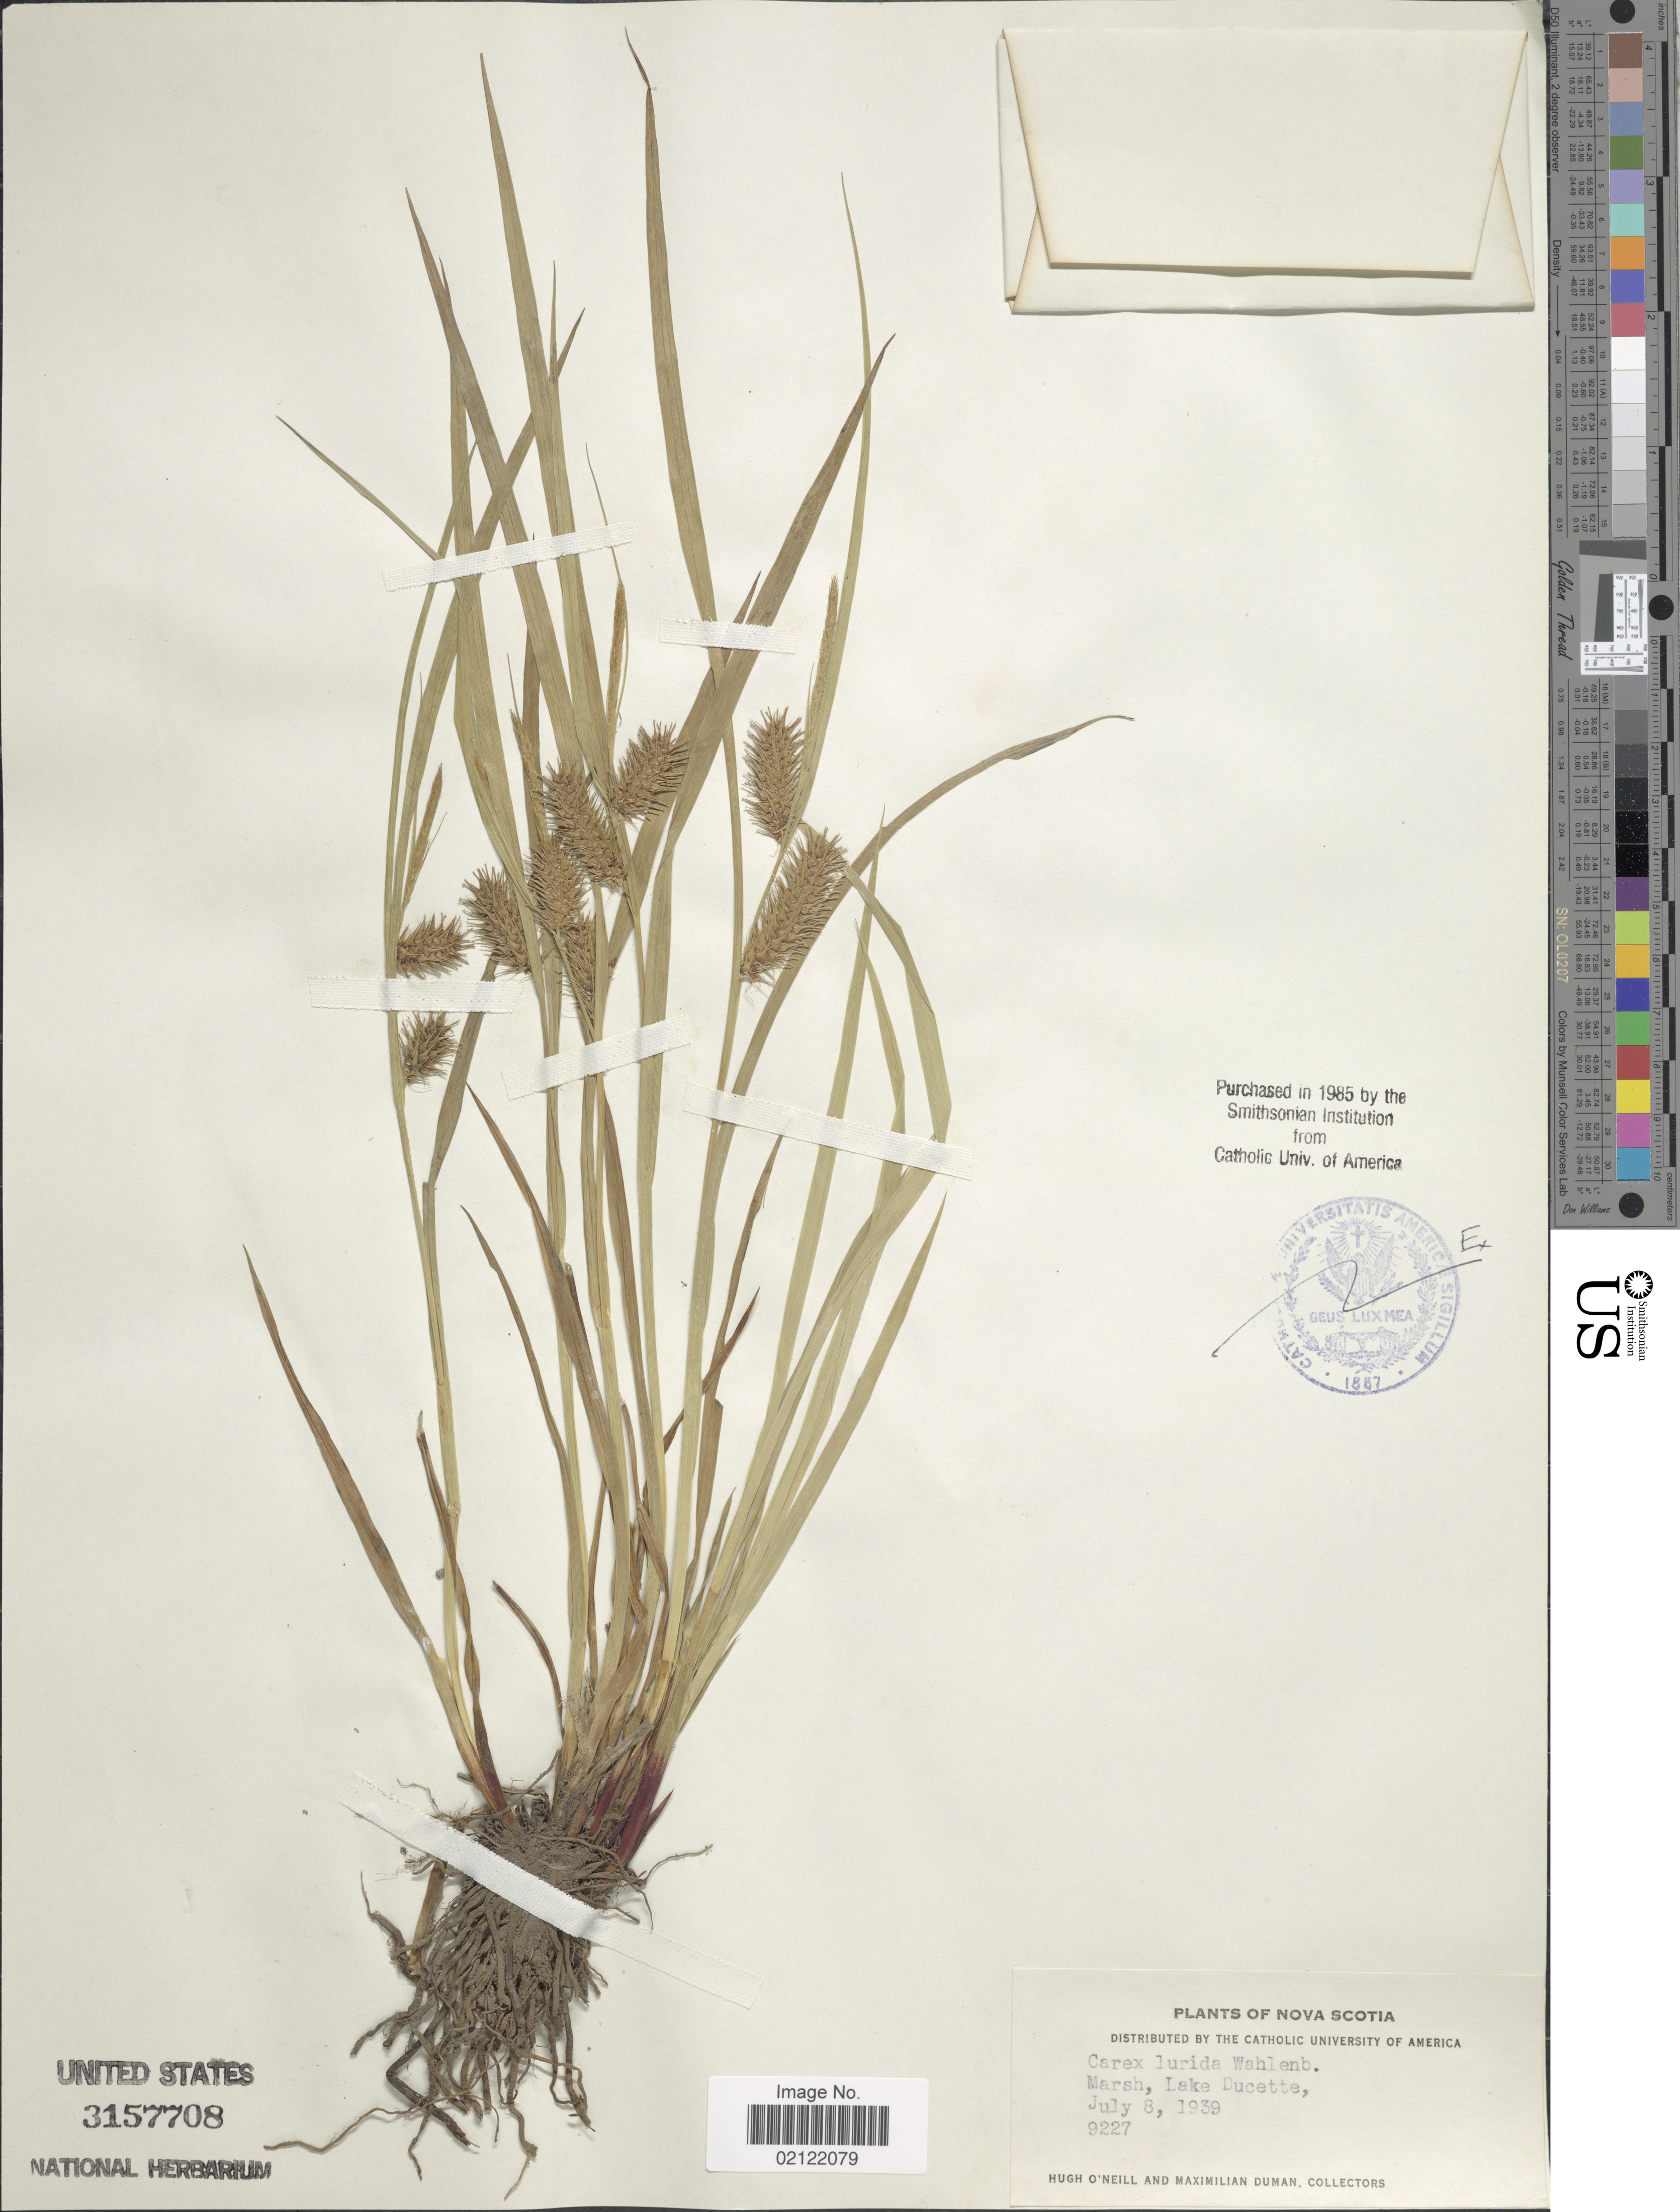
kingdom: Plantae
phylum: Tracheophyta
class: Liliopsida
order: Poales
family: Cyperaceae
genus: Carex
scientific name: Carex lurida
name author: Wahlenb.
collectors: H. O'Neill & M. Duman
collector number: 9227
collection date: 1939-07-08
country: Canada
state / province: Nova Scotia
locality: Marsh, Lake Ducette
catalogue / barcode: US 3157708